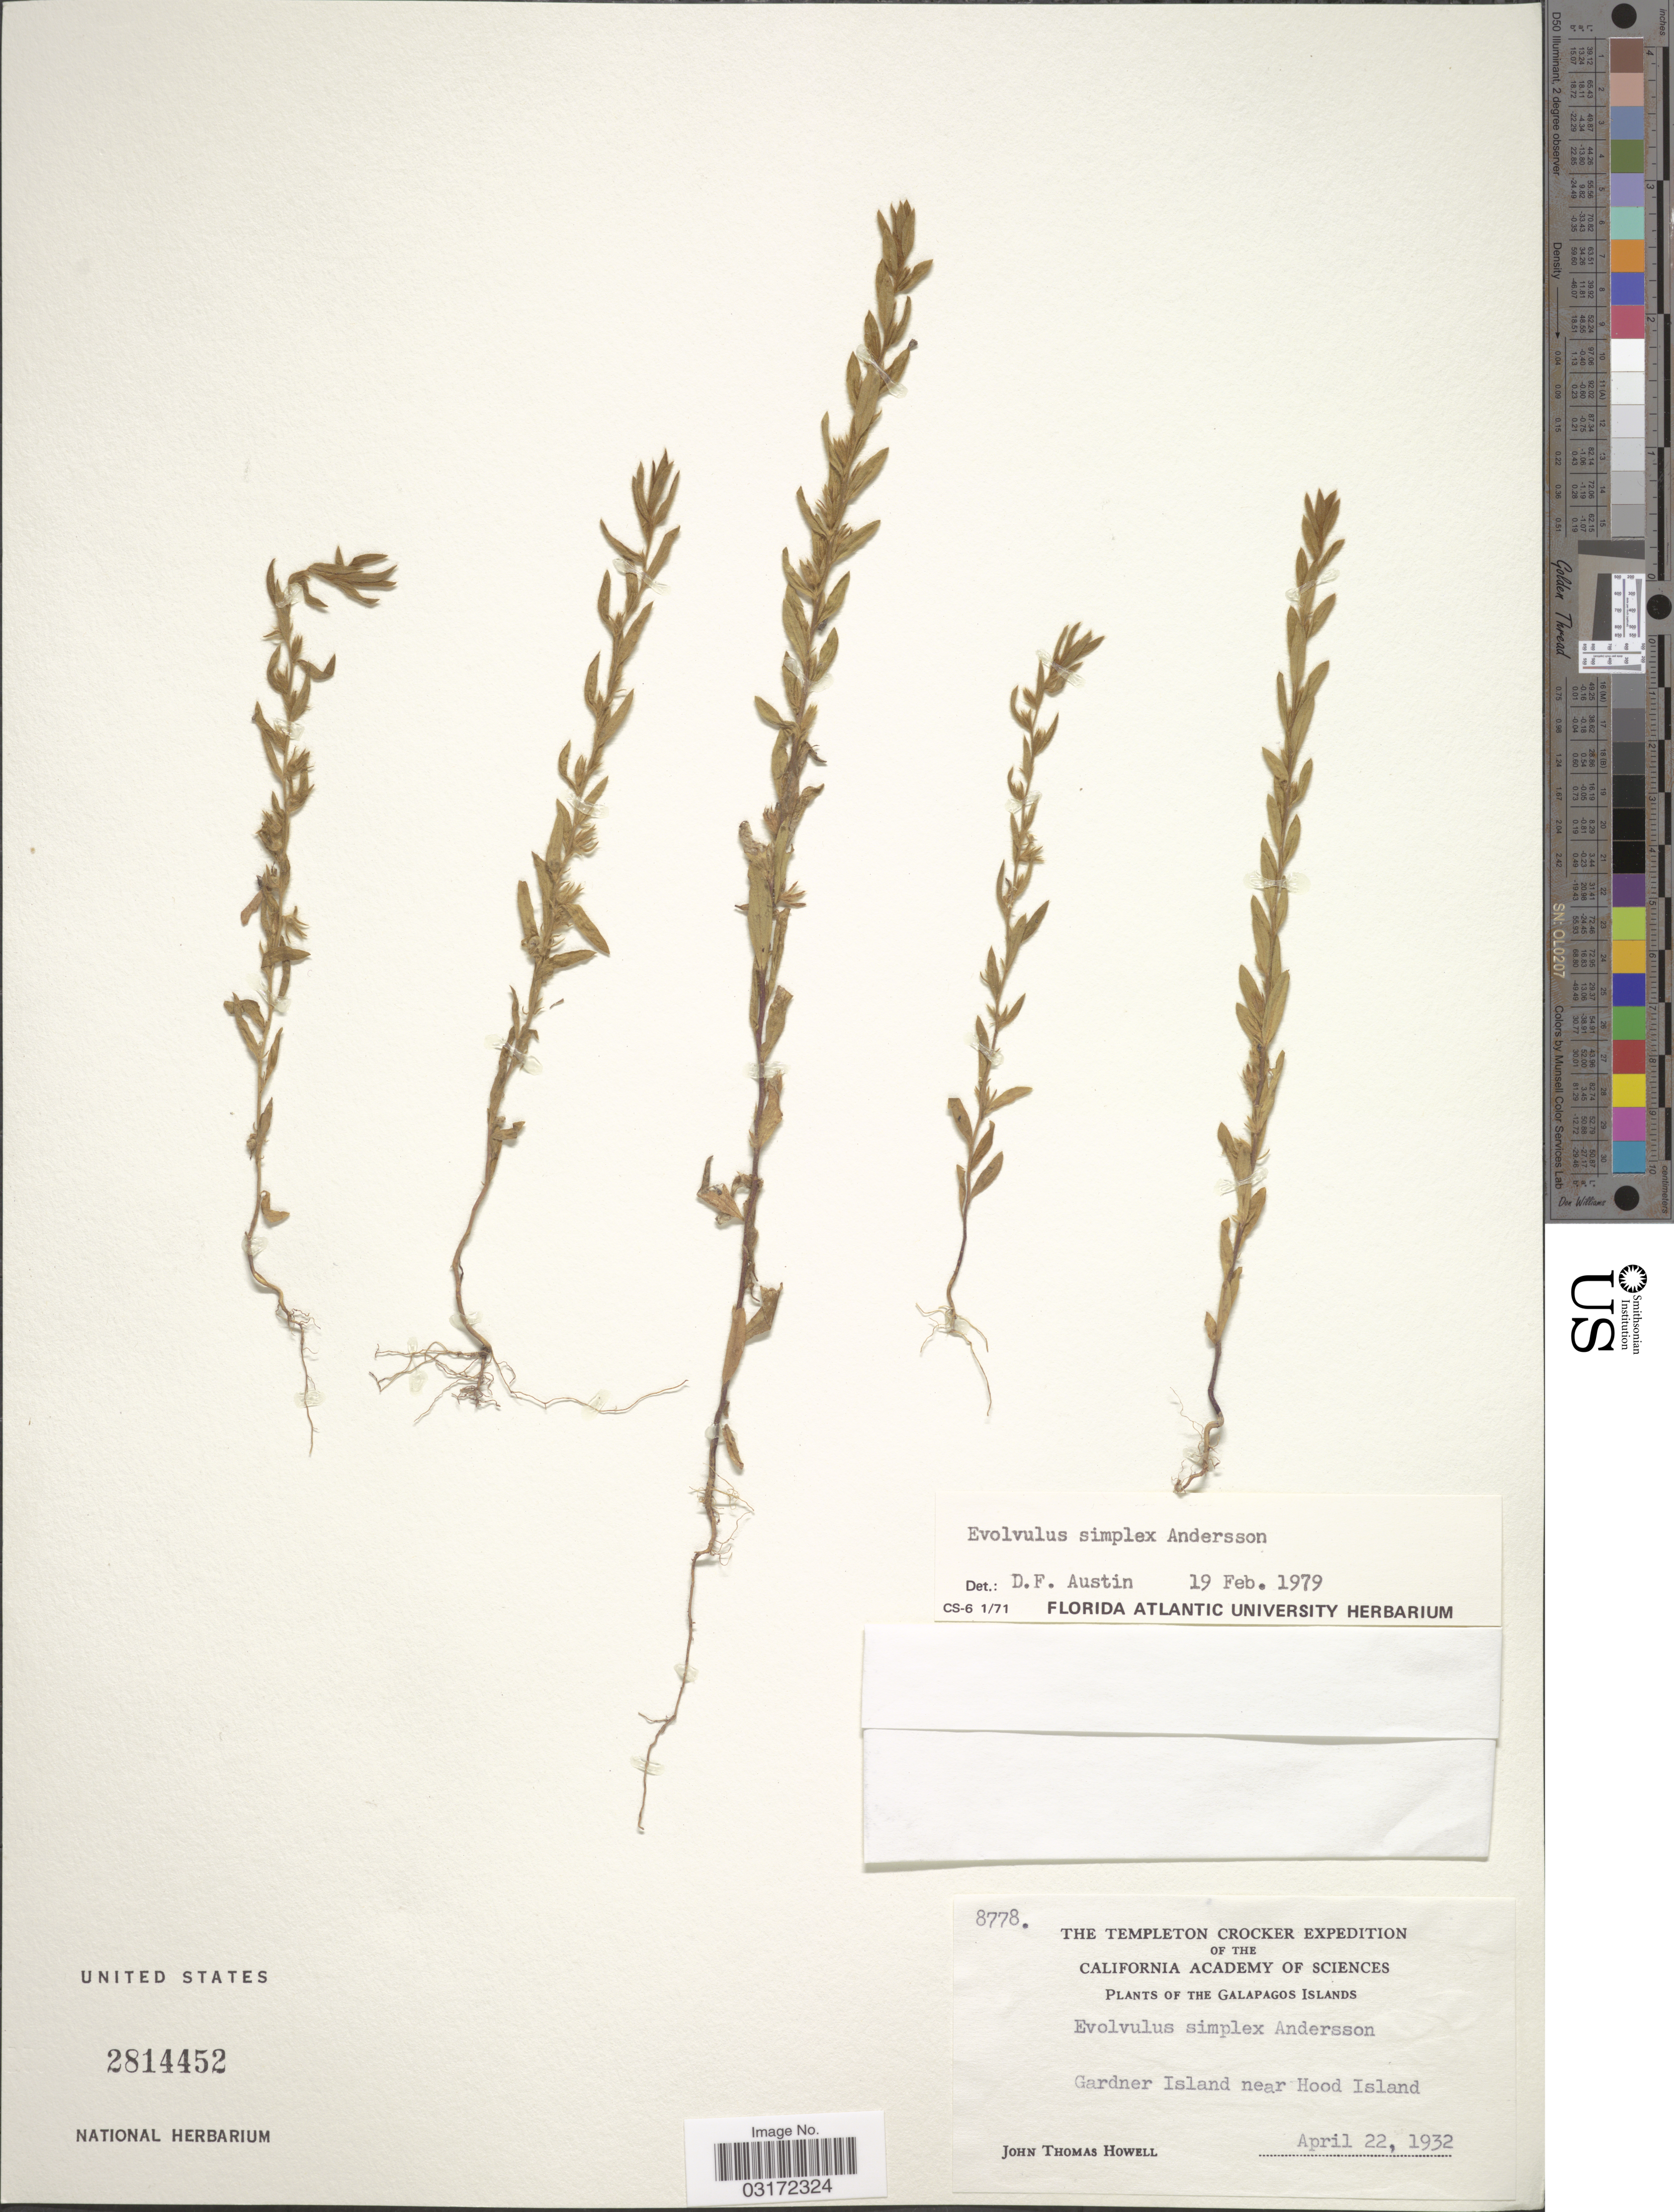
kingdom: Plantae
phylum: Tracheophyta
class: Magnoliopsida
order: Solanales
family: Convolvulaceae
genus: Evolvulus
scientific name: Evolvulus simplex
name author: Andersson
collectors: J. T. Howell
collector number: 8778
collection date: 1932-04-22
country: Ecuador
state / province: Colón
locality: The Galapagos Islands. Gardner Island near Hood Island.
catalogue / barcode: US 2814452